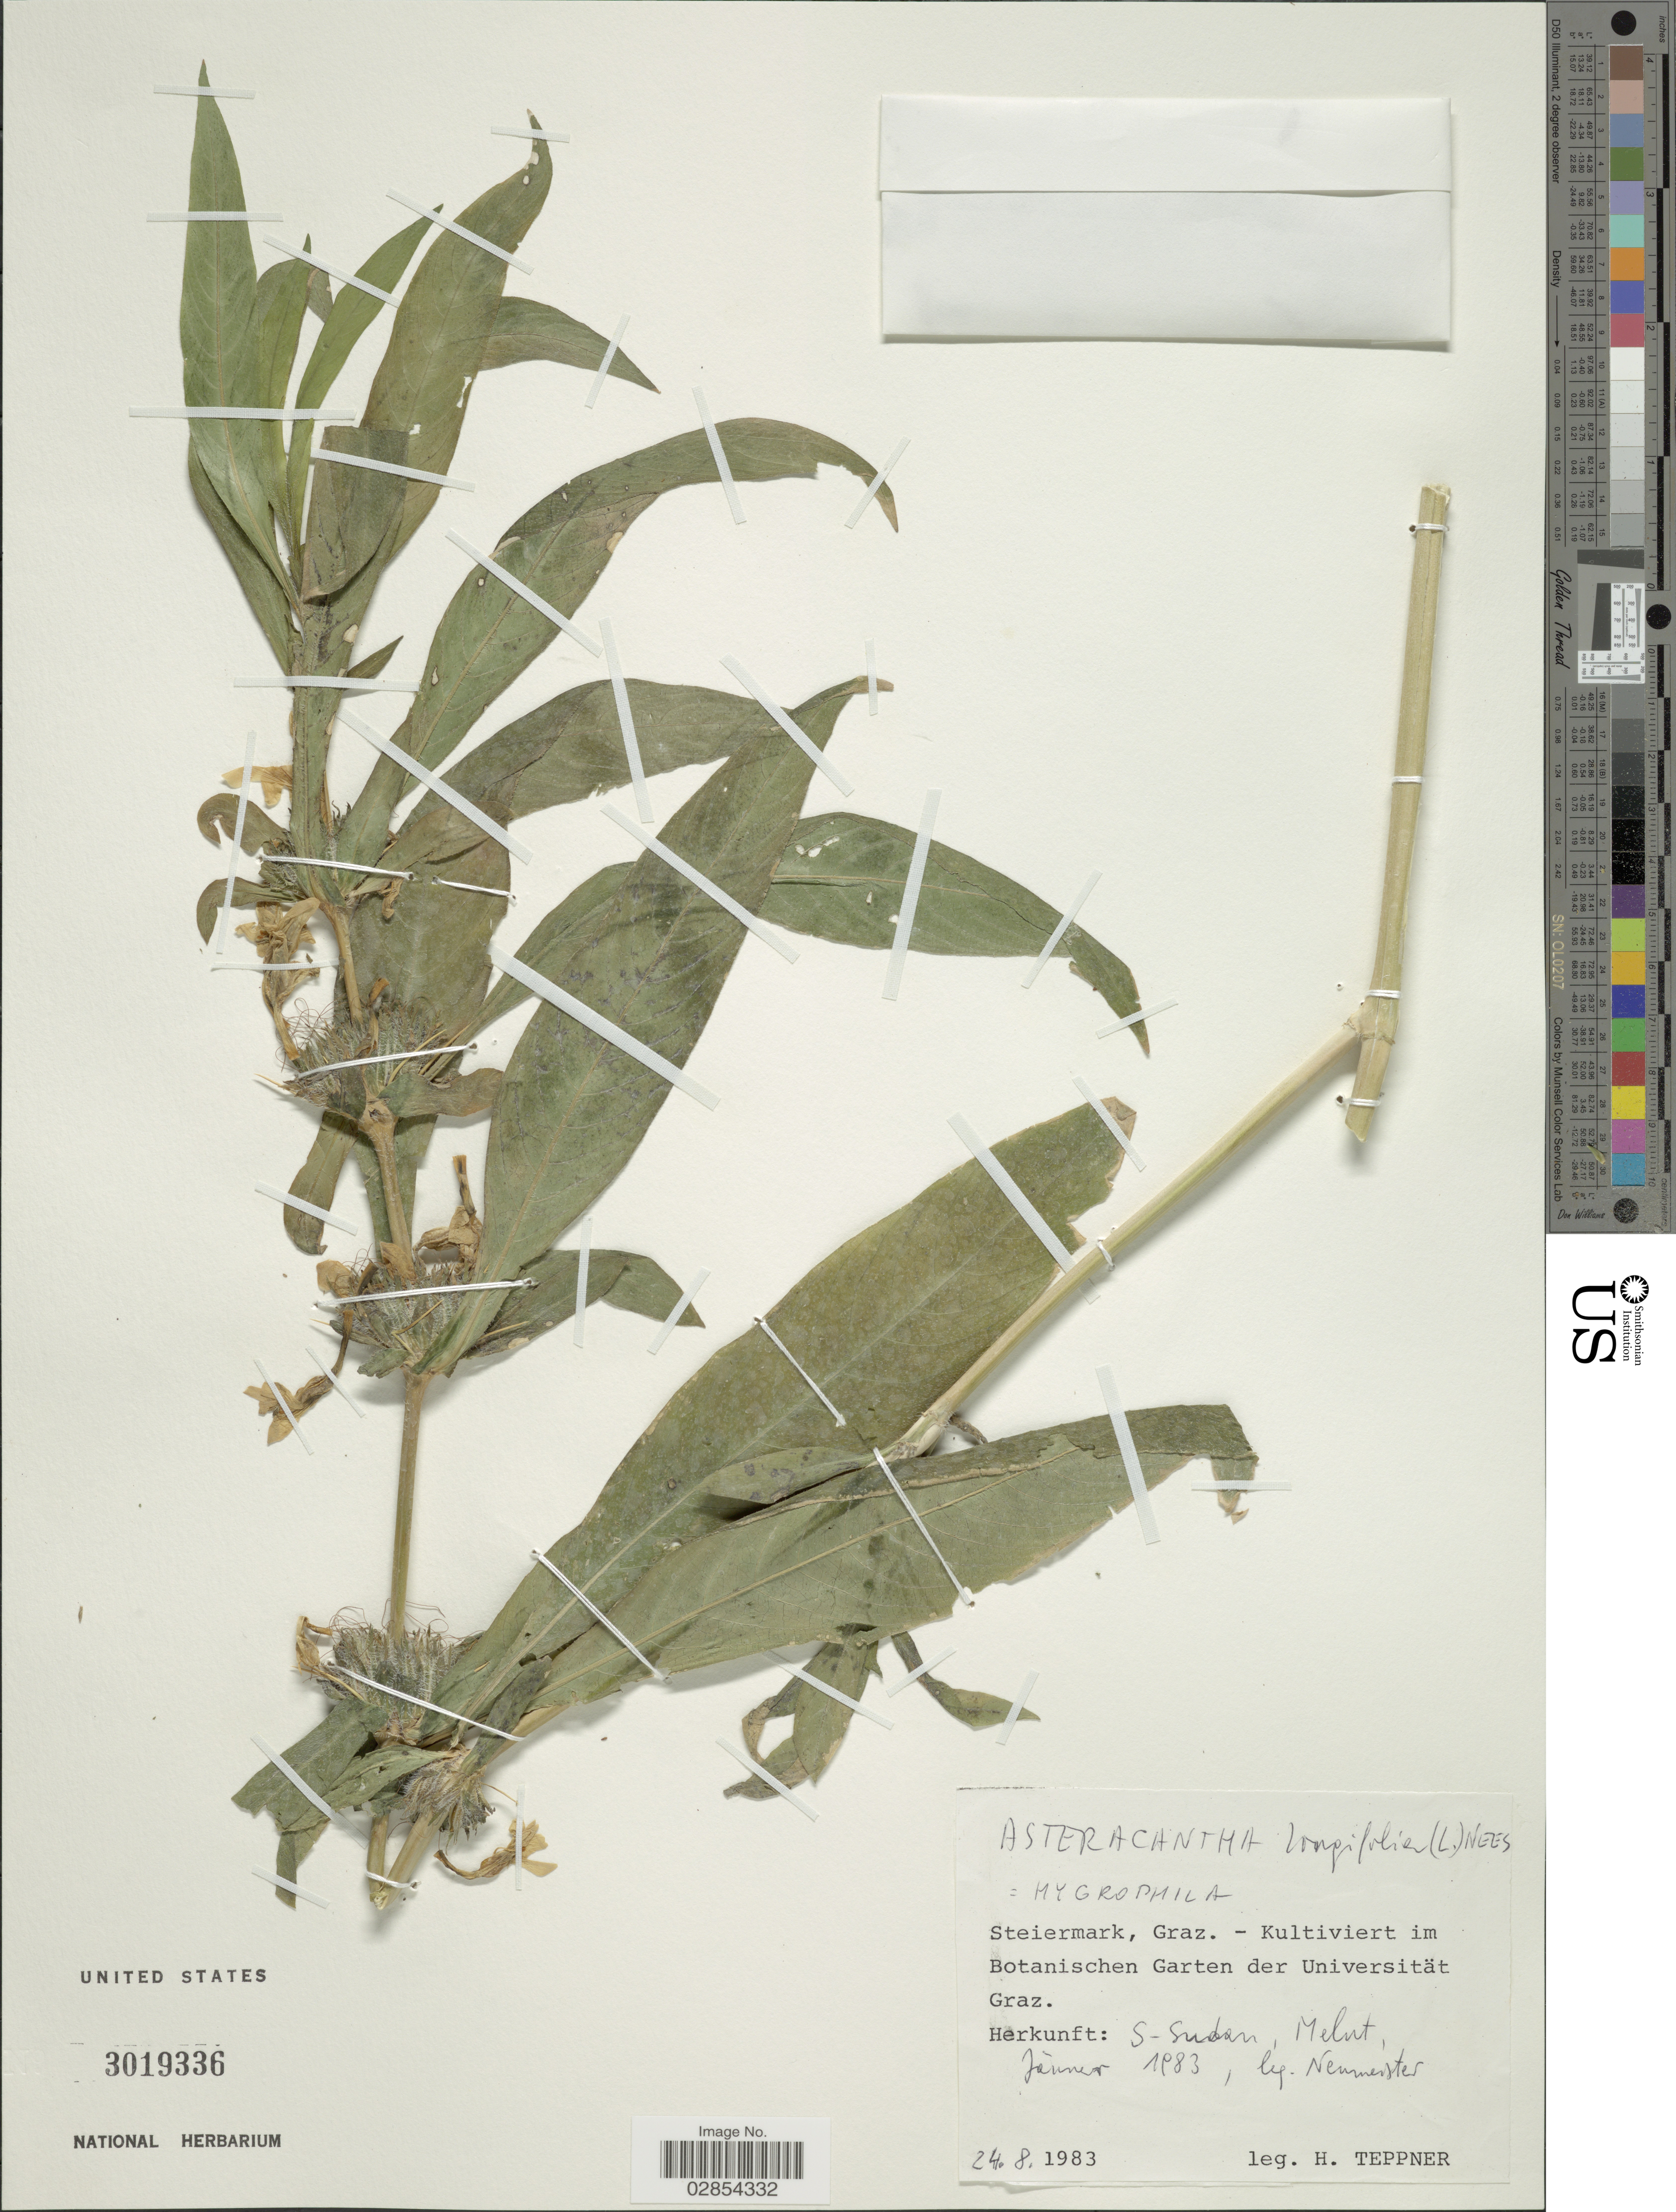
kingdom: Plantae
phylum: Tracheophyta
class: Magnoliopsida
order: Lamiales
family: Acanthaceae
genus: Hygrophila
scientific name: Hygrophila auriculata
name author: (Schumach.) Heine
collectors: H. Teppner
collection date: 1983-08-24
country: Austria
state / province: Steiermark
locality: Graz. - Im Botanischen Garten der Universität Graz.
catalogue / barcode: US 3019336